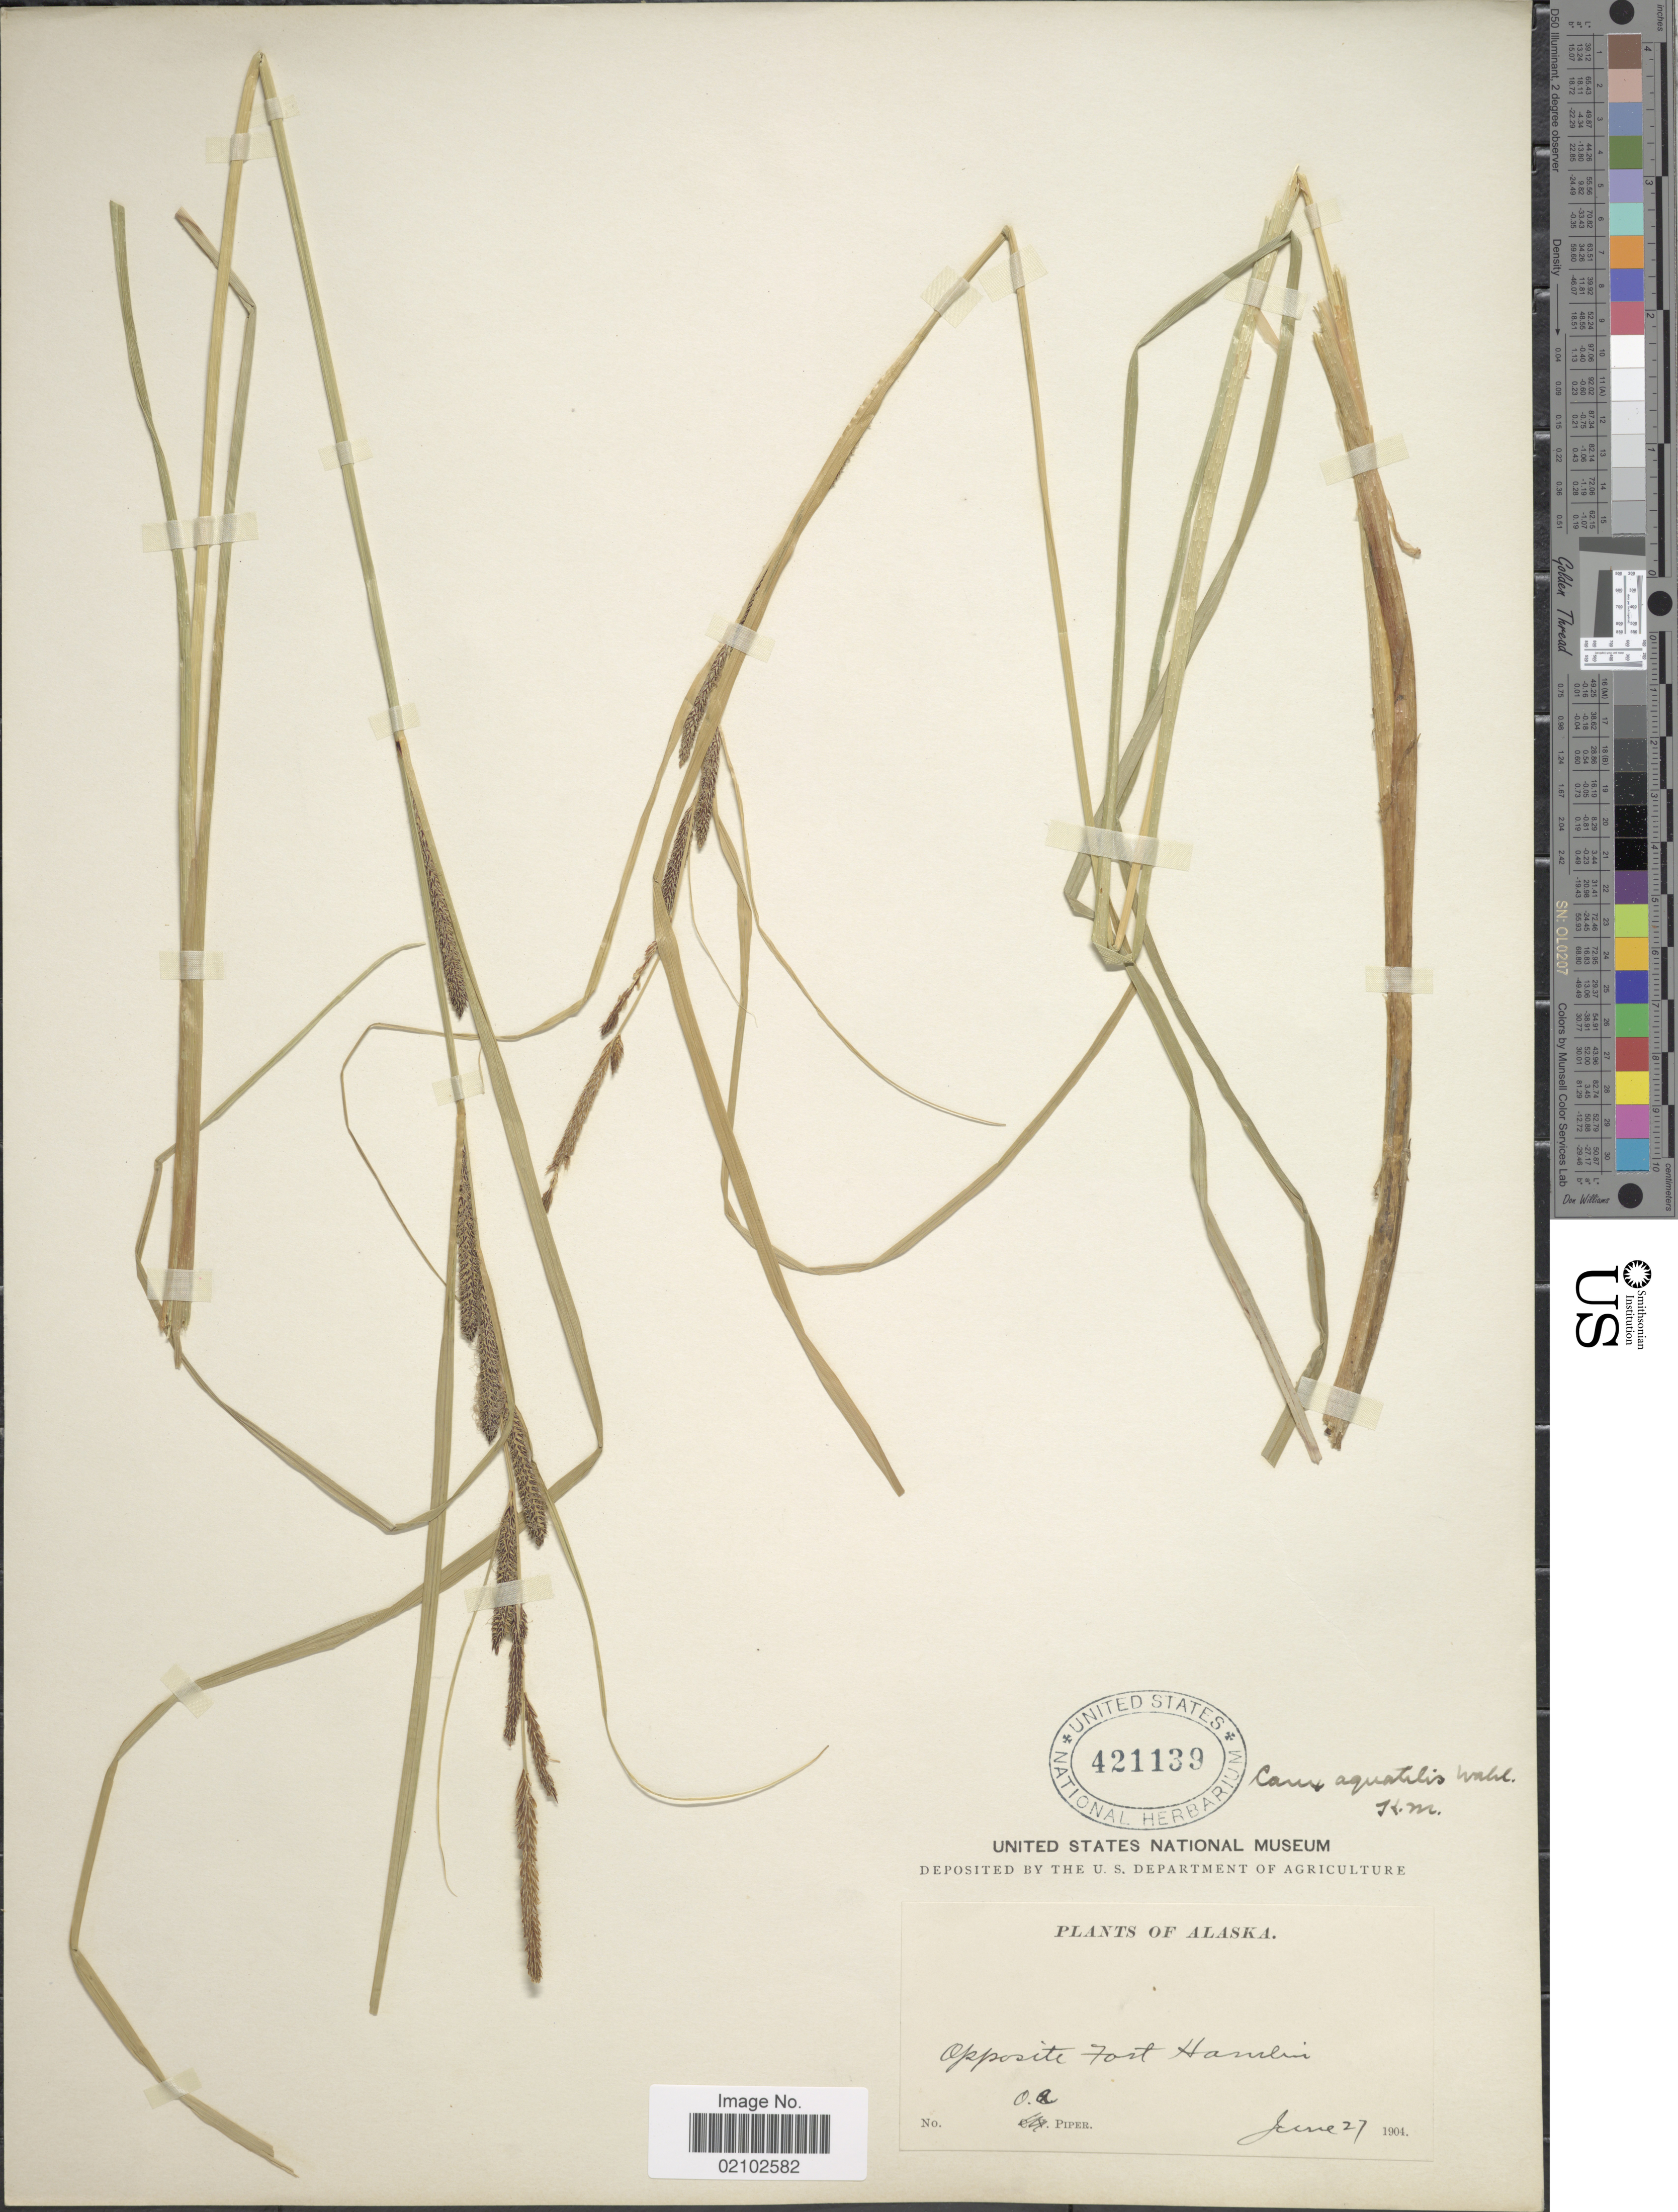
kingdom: Plantae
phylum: Tracheophyta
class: Liliopsida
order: Poales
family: Cyperaceae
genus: Carex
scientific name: Carex aquatilis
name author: Wahlenb.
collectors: O. Piper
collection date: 1904-06-27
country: United States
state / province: Alaska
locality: Opposite Fort Hamlin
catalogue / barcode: US 421139